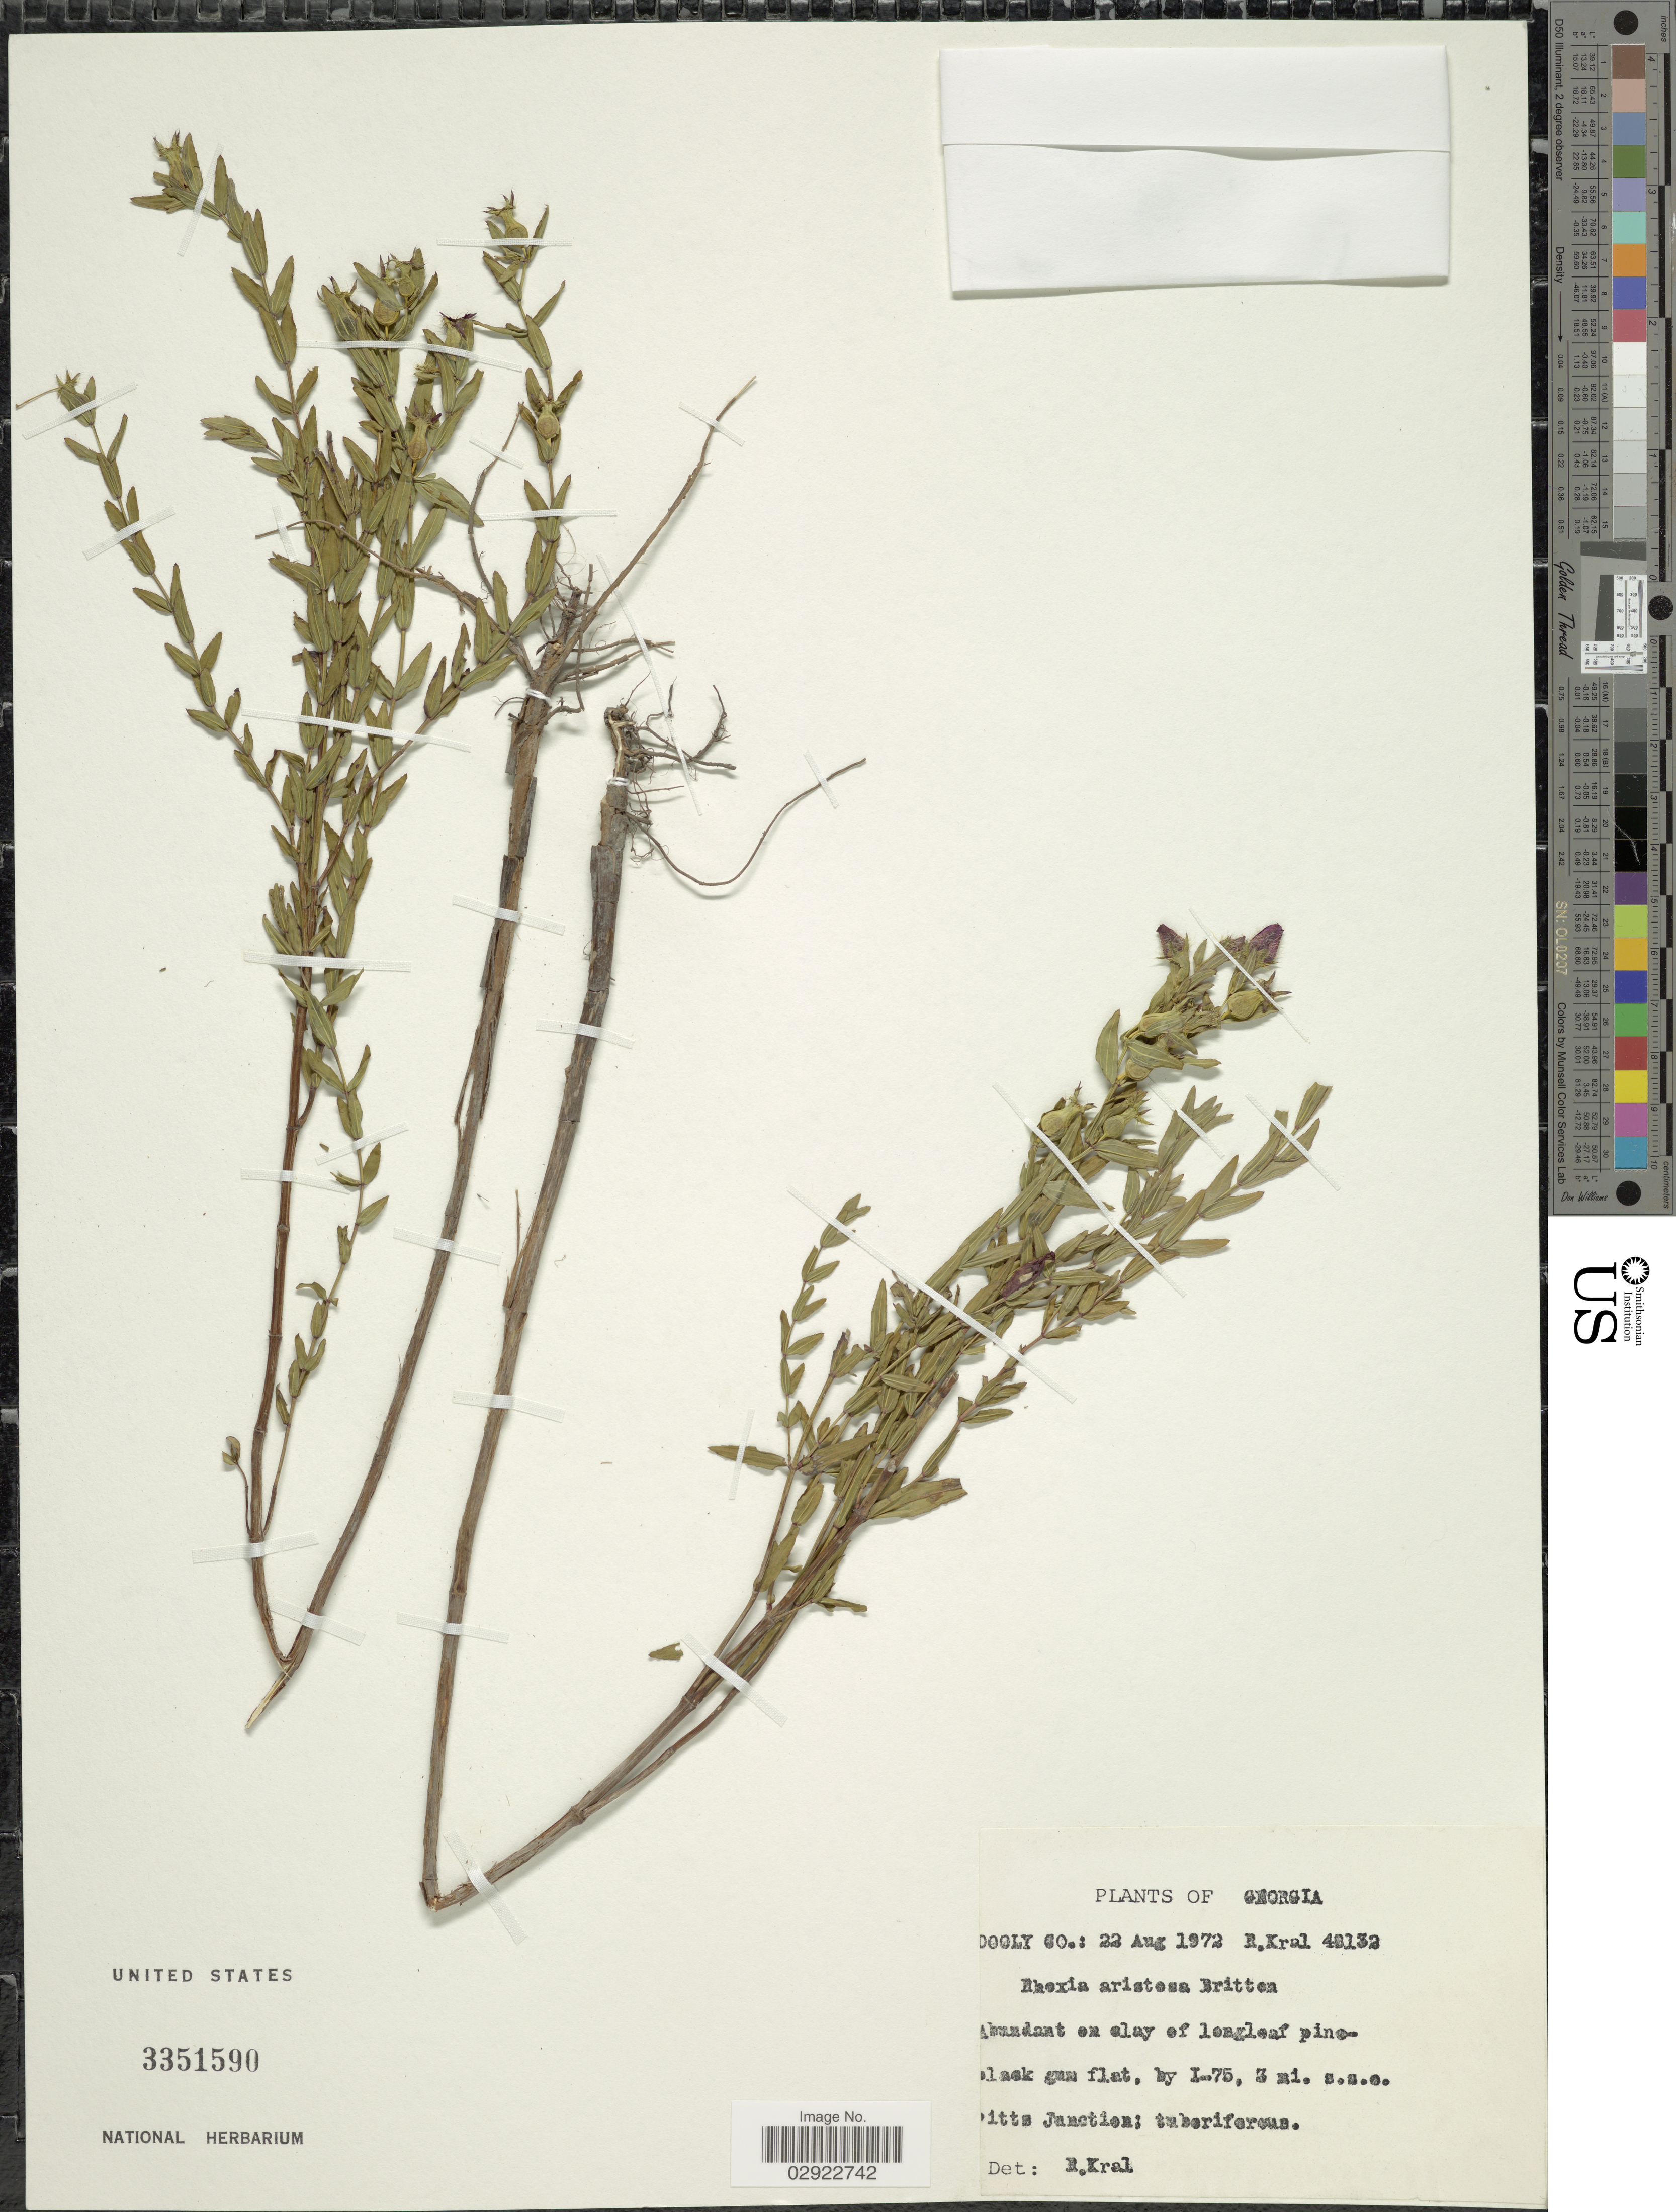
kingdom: Plantae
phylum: Tracheophyta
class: Magnoliopsida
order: Myrtales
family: Melastomataceae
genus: Rhexia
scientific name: Rhexia aristosa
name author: Britton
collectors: R. Kral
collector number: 48132*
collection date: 1972-08-22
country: United States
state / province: Georgia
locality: Dooly Co. Black gum flat, by I-75, 3 mi. s.s.e. Pitts Junction.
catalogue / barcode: US 3351590